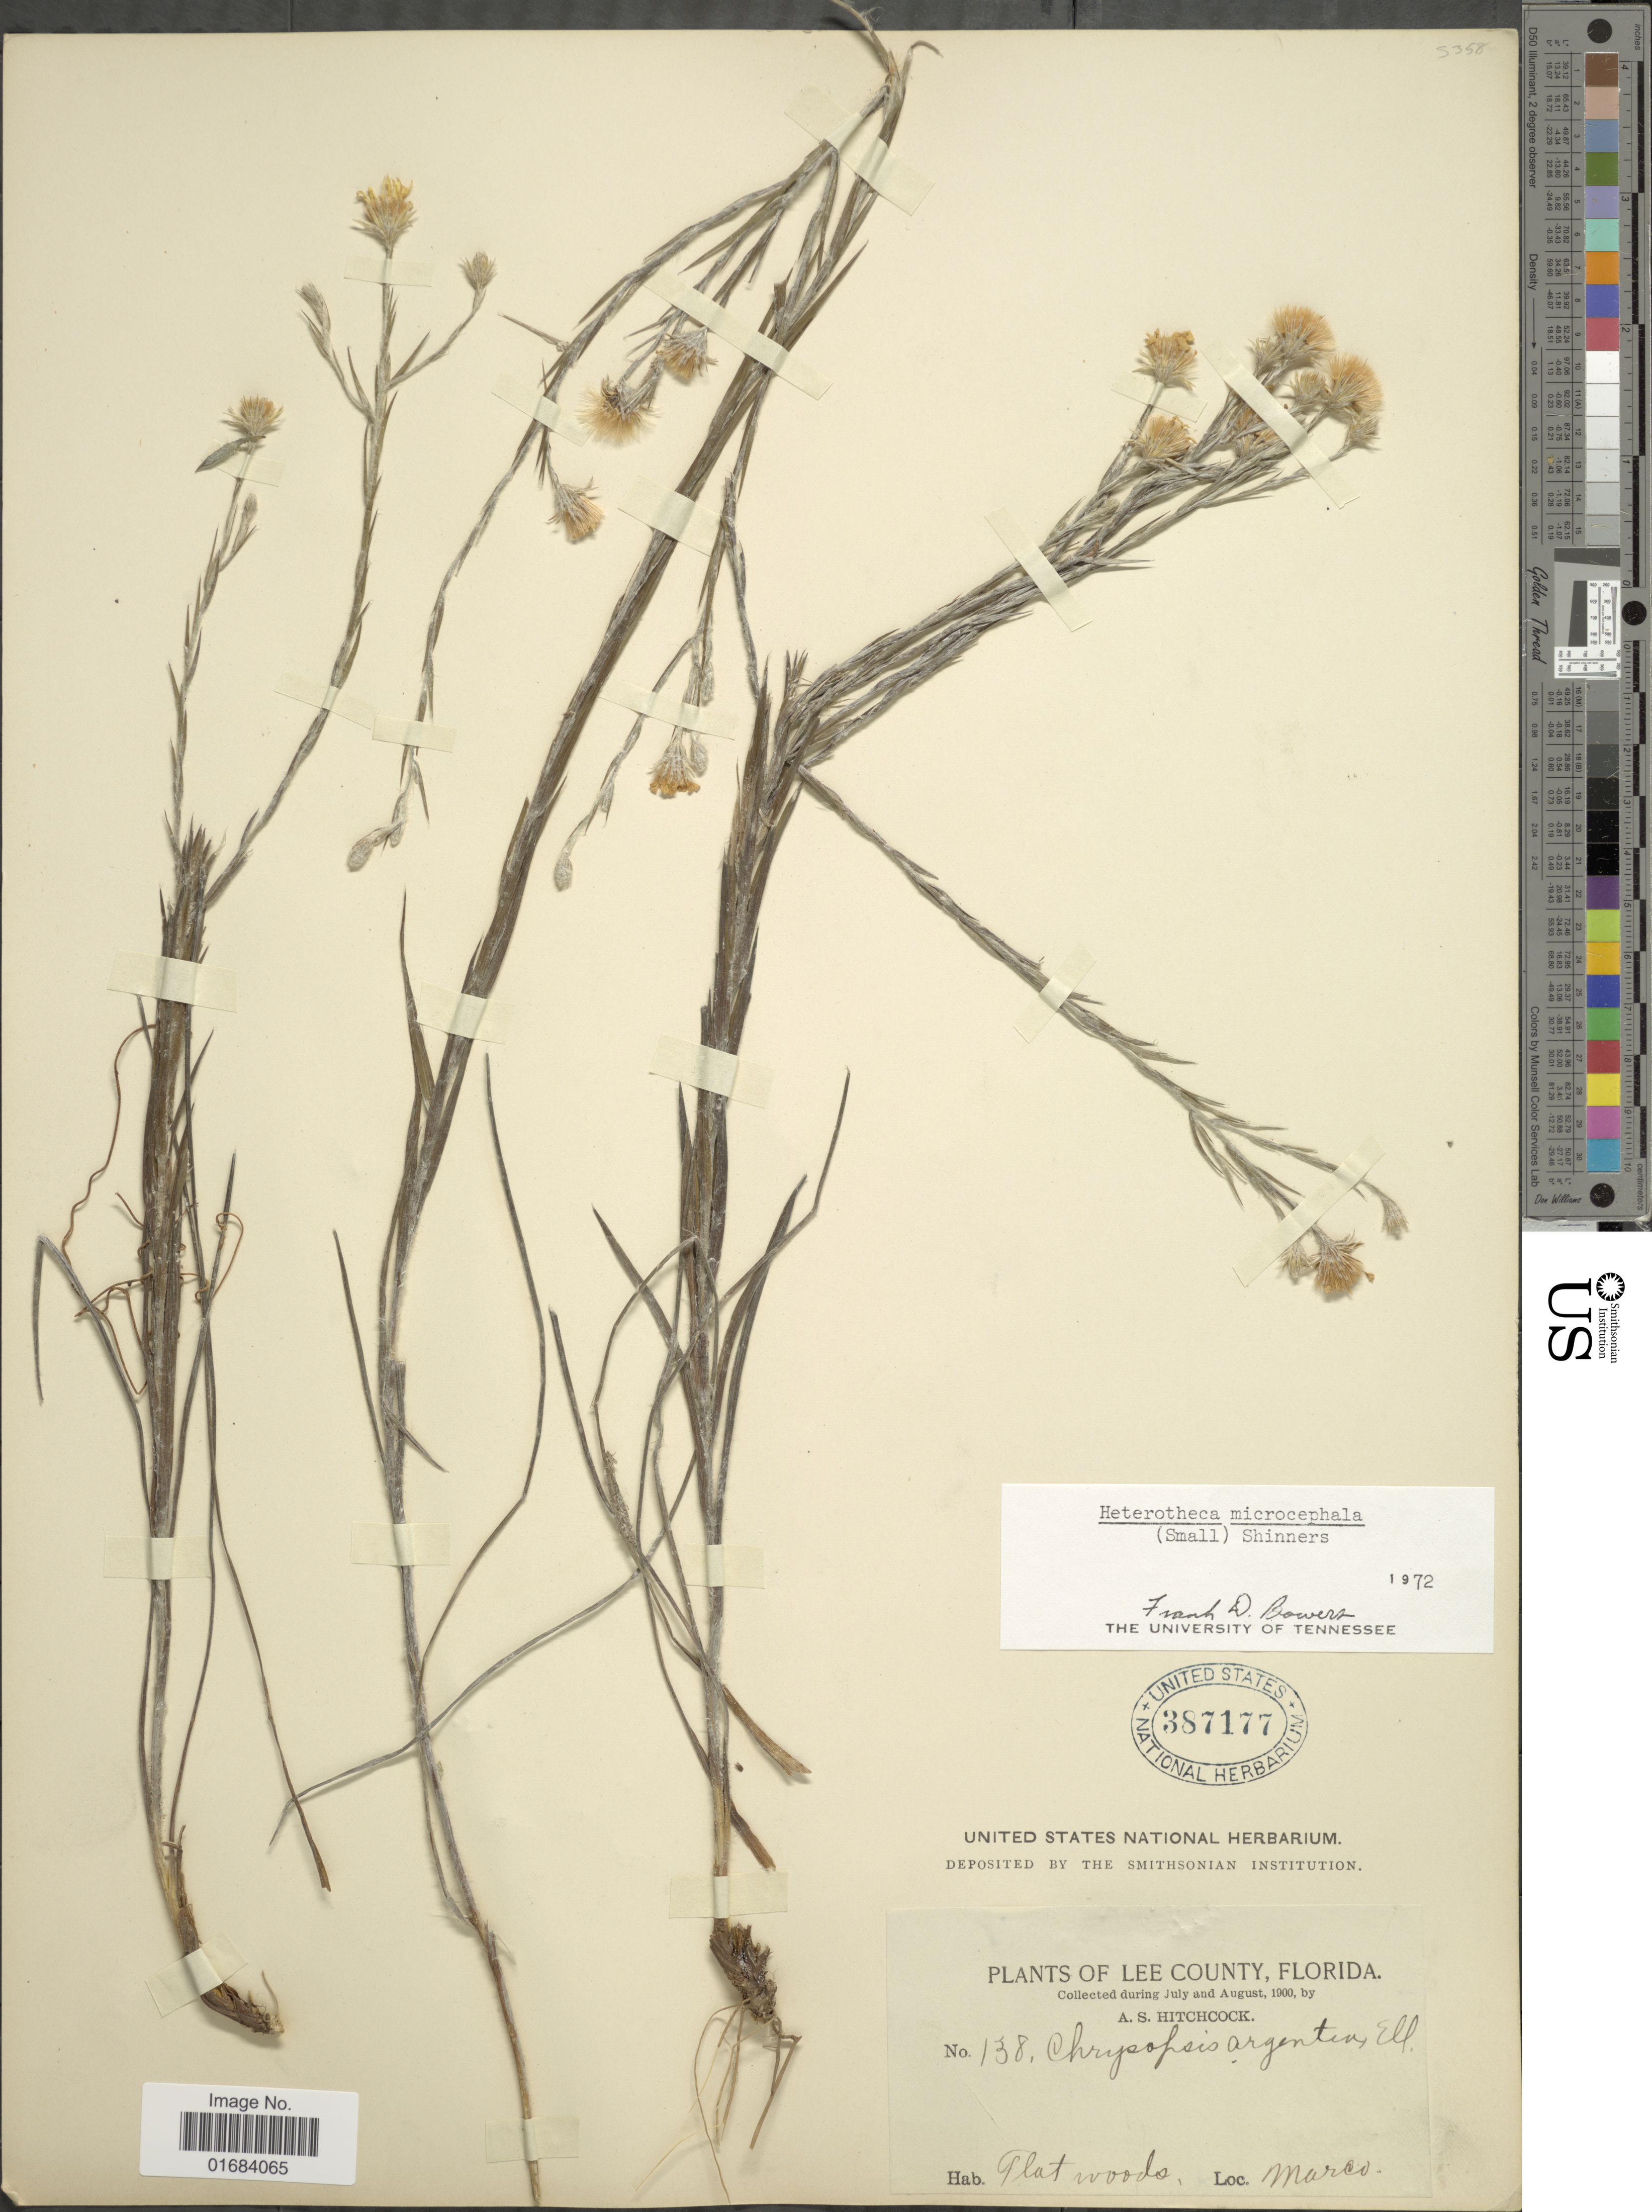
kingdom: Plantae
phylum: Tracheophyta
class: Magnoliopsida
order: Asterales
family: Asteraceae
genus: Pityopsis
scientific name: Pityopsis microcephala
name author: Small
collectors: A. S. Hitchcock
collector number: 138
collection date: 1900-07/1900-08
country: United States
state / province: Florida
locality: Lee County, Flat woods, Marco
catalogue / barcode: US 387177